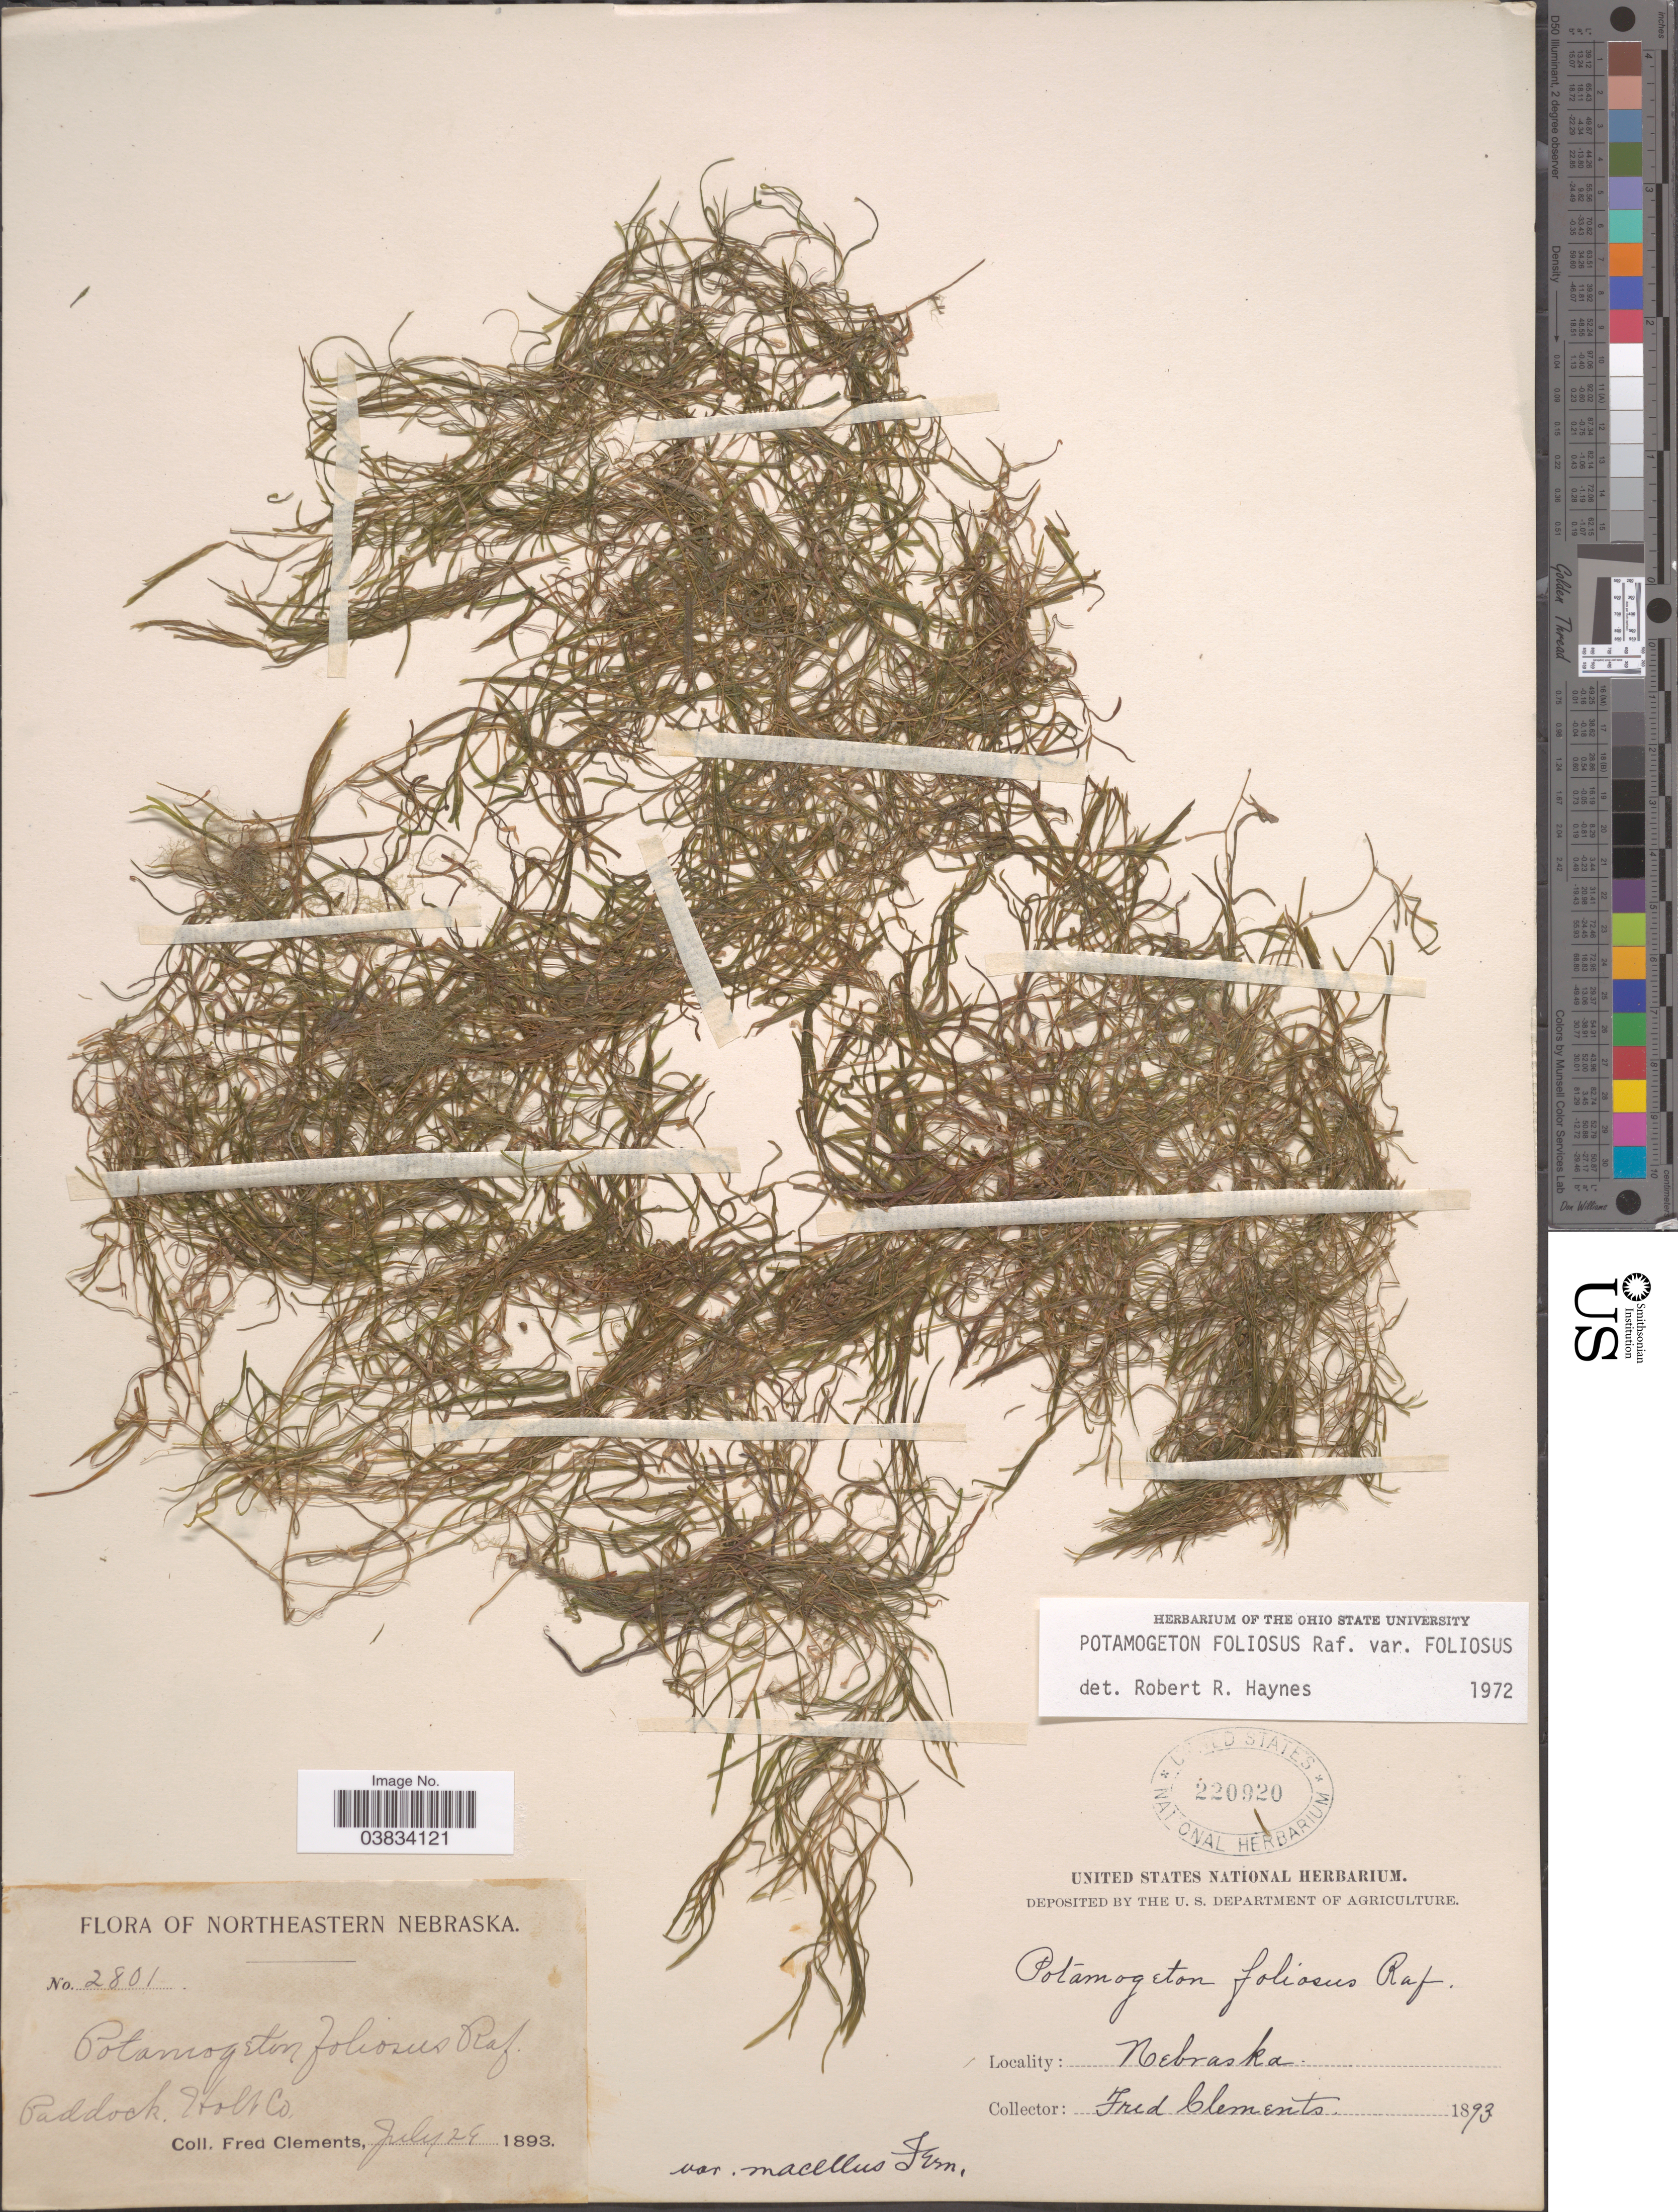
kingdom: Plantae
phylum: Tracheophyta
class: Liliopsida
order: Alismatales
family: Potamogetonaceae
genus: Potamogeton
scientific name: Potamogeton foliosus var. foliosus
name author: Raf.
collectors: F. Clements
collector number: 2801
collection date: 1893-07-24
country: United States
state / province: Nebraska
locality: Northeastern Nebraska. Caddock. Holt Co.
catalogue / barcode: US 220920